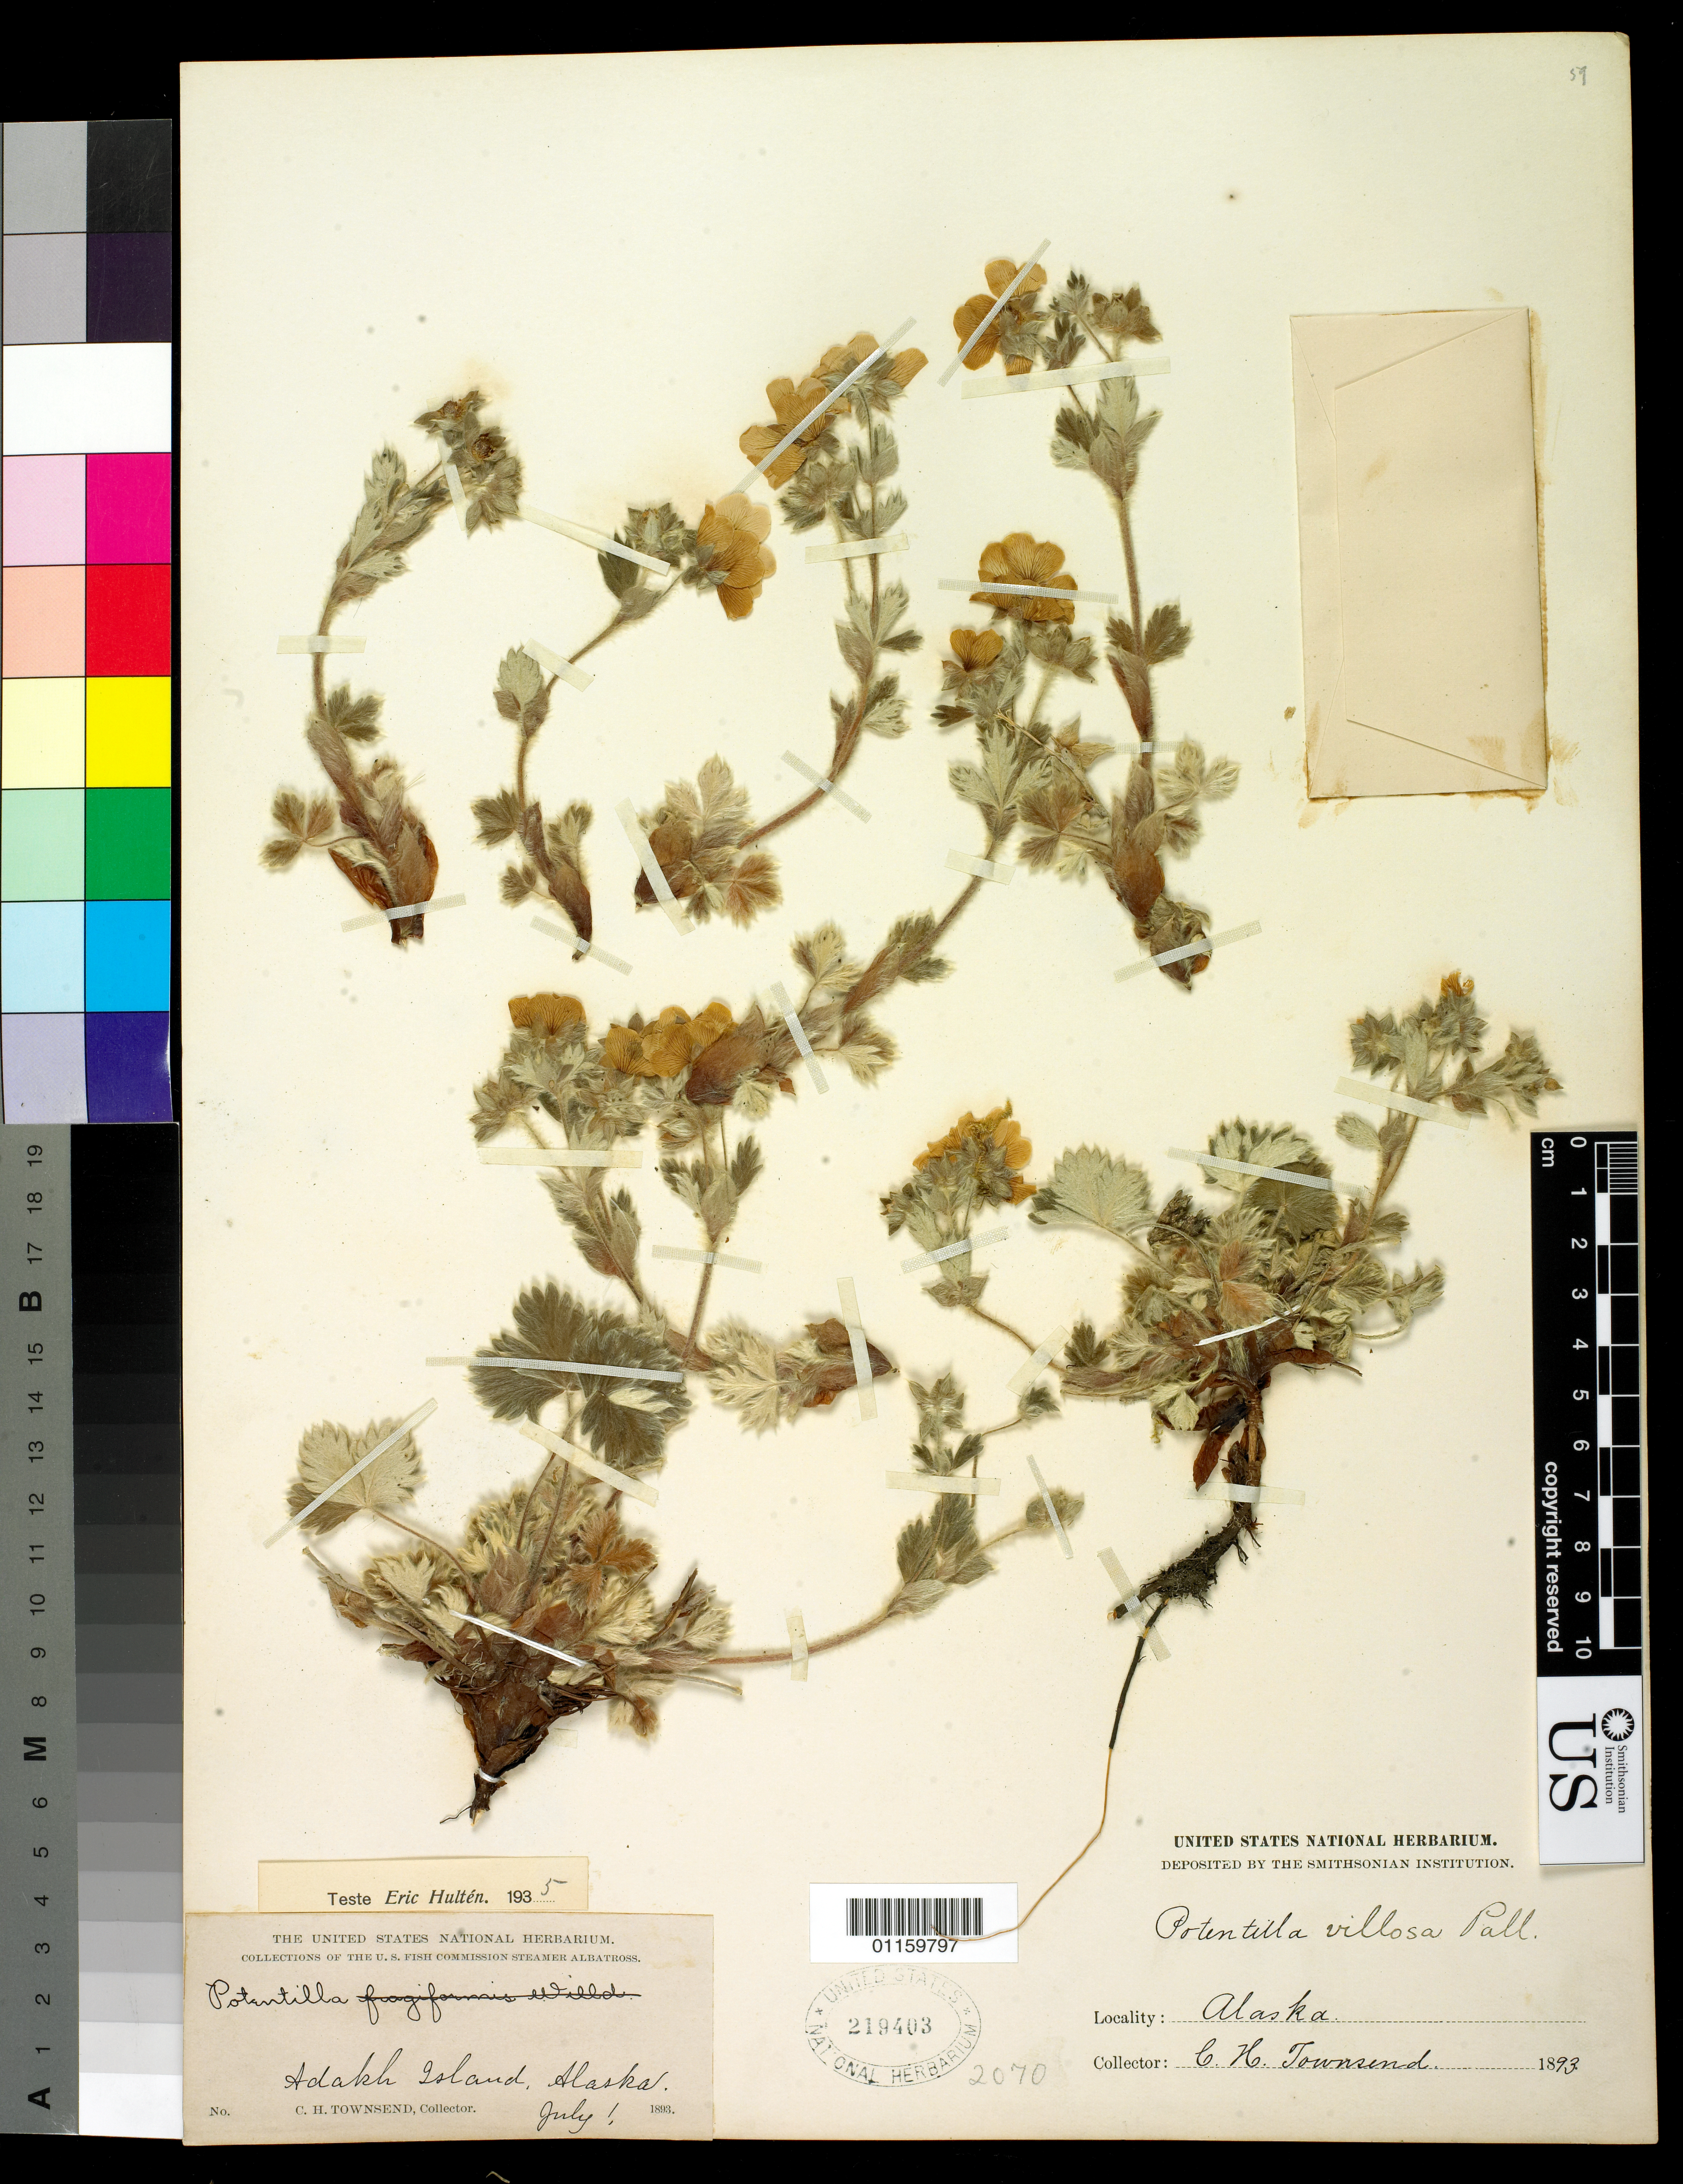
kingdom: Plantae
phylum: Tracheophyta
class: Magnoliopsida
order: Rosales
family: Rosaceae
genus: Potentilla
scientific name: Potentilla villosa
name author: Pall. ex Pursh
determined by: Hultén, [O.] Eric G.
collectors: C. H. Townsend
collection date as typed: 01 Jul 1893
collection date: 1893-07-01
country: United States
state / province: Alaska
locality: Adakh Island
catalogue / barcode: US 219403